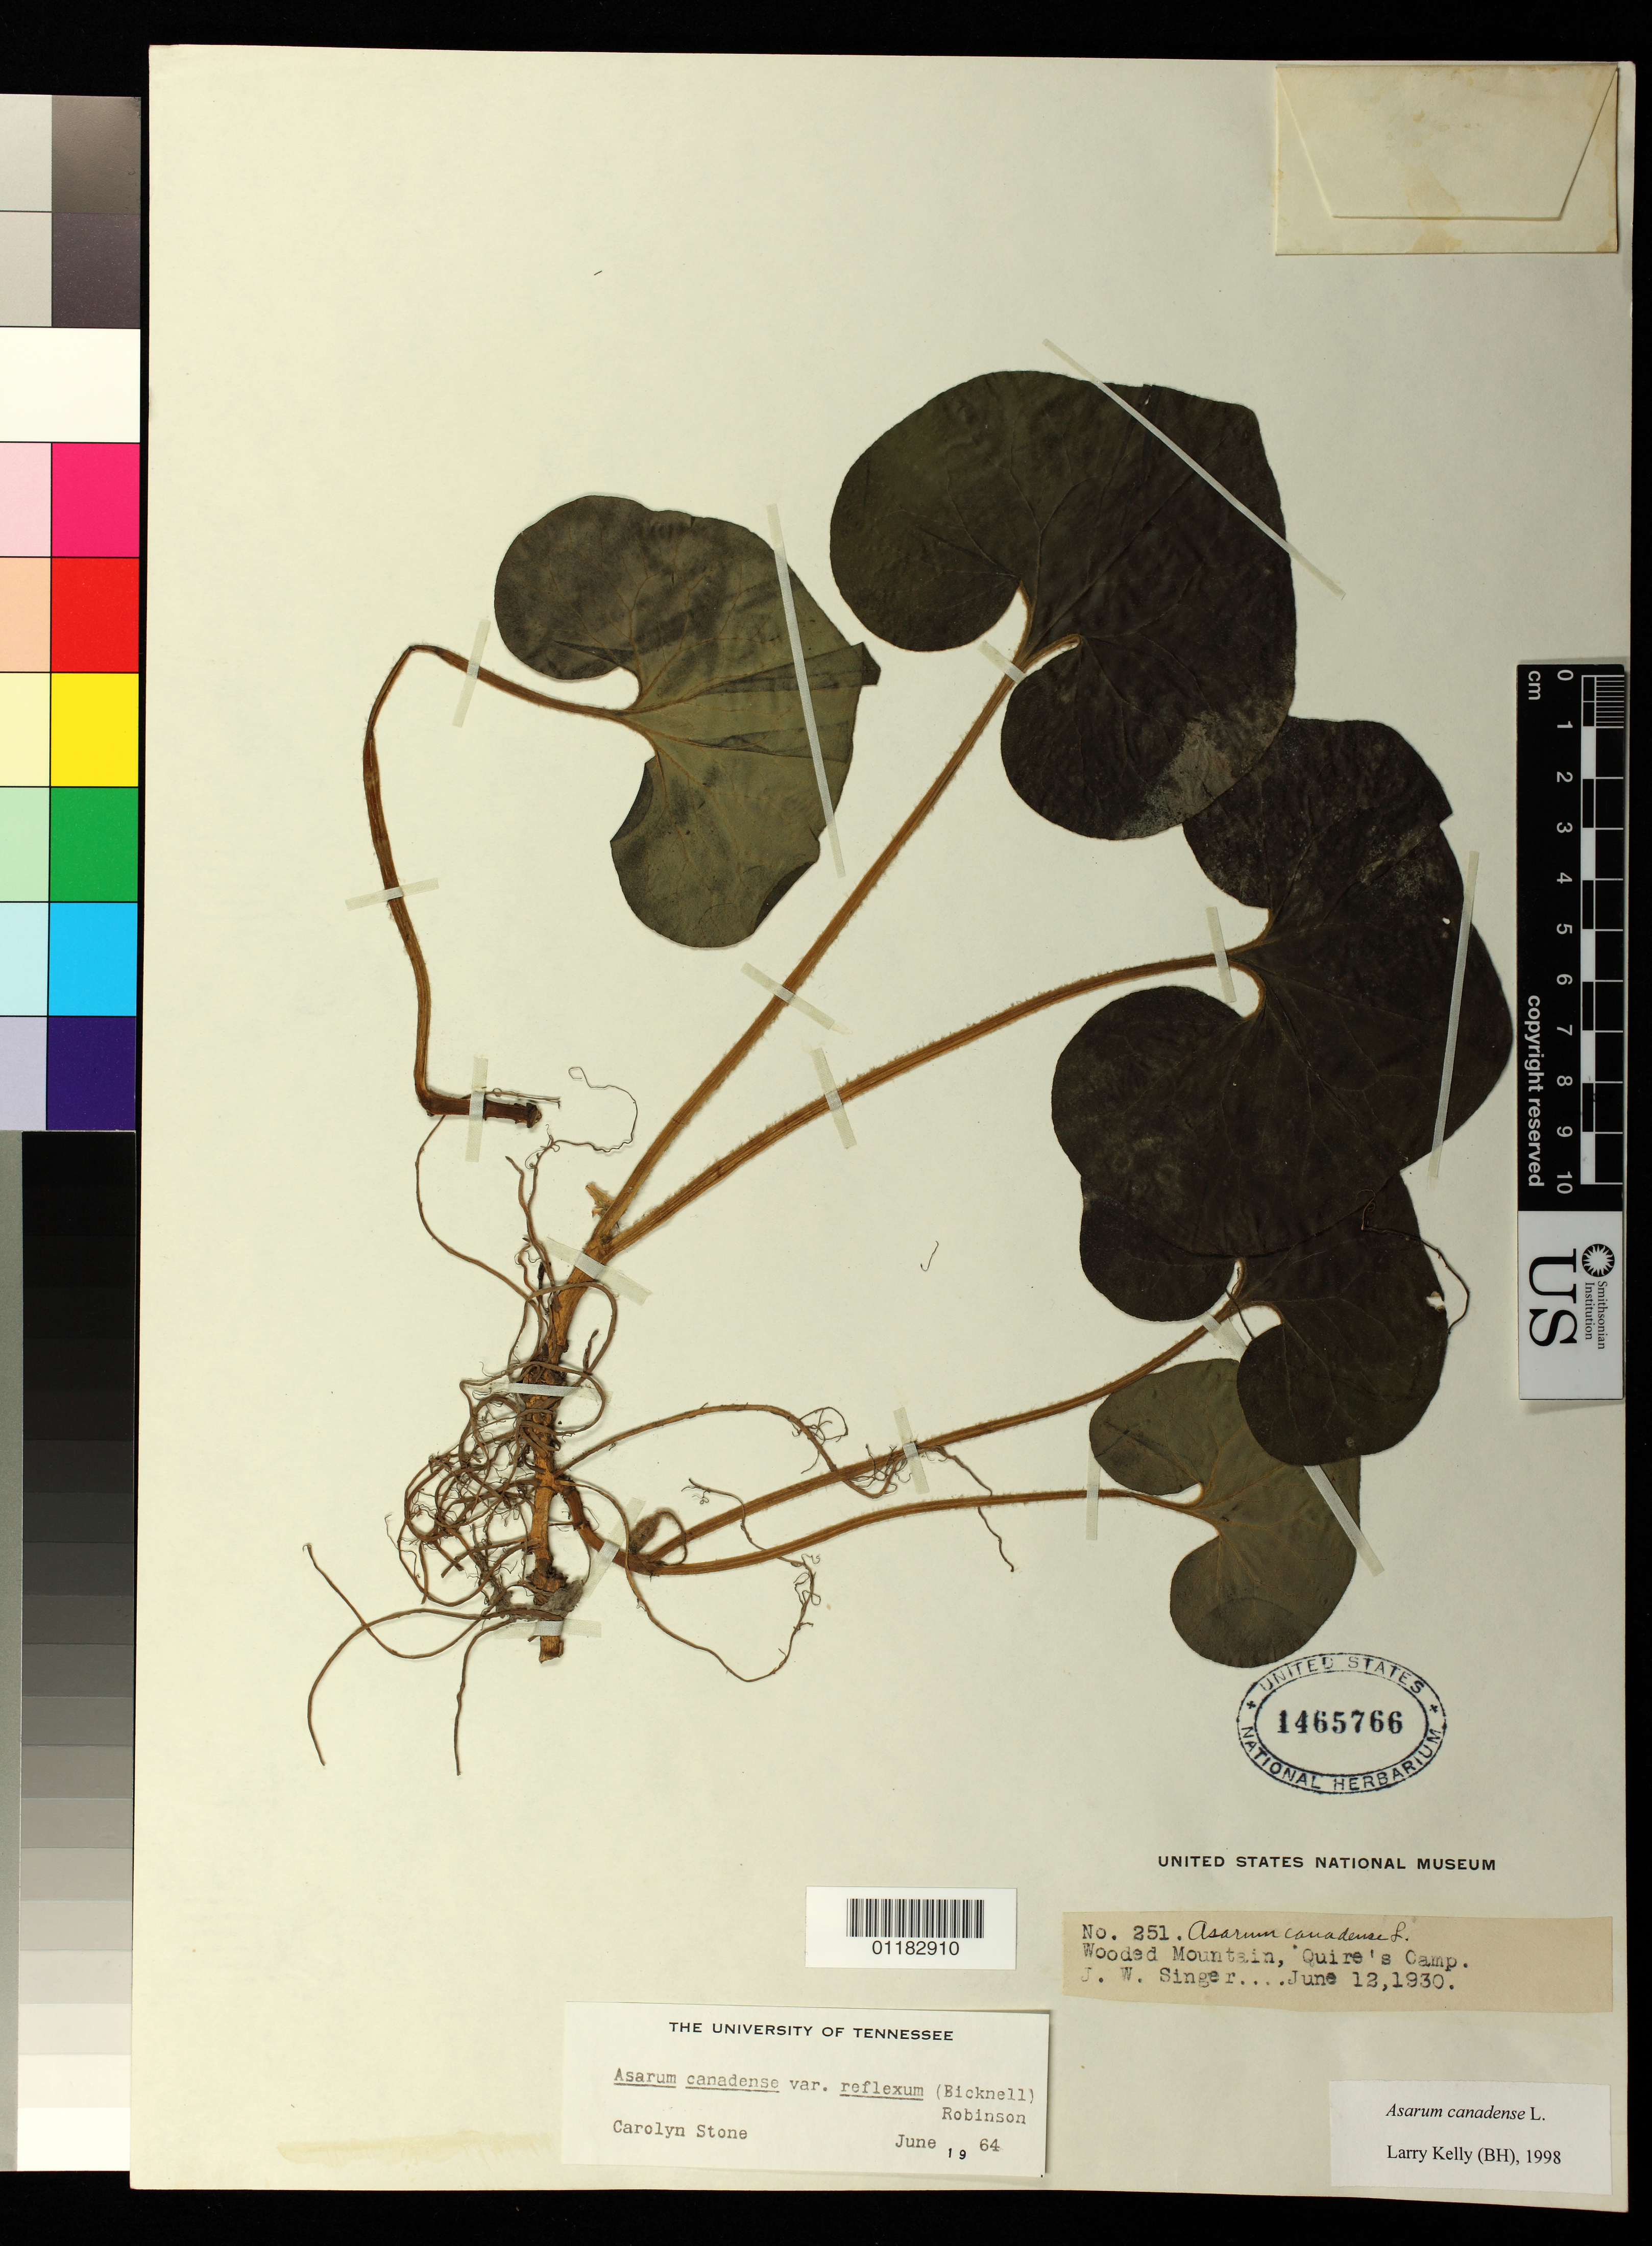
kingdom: Plantae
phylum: Tracheophyta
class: Magnoliopsida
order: Piperales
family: Aristolochiaceae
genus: Asarum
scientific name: Asarum canadense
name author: L.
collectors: J. EW. Singer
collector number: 251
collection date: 1930-06-12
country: United States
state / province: Kentucky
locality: Wooded Mountain. Quire's Camp.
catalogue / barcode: US 1465766